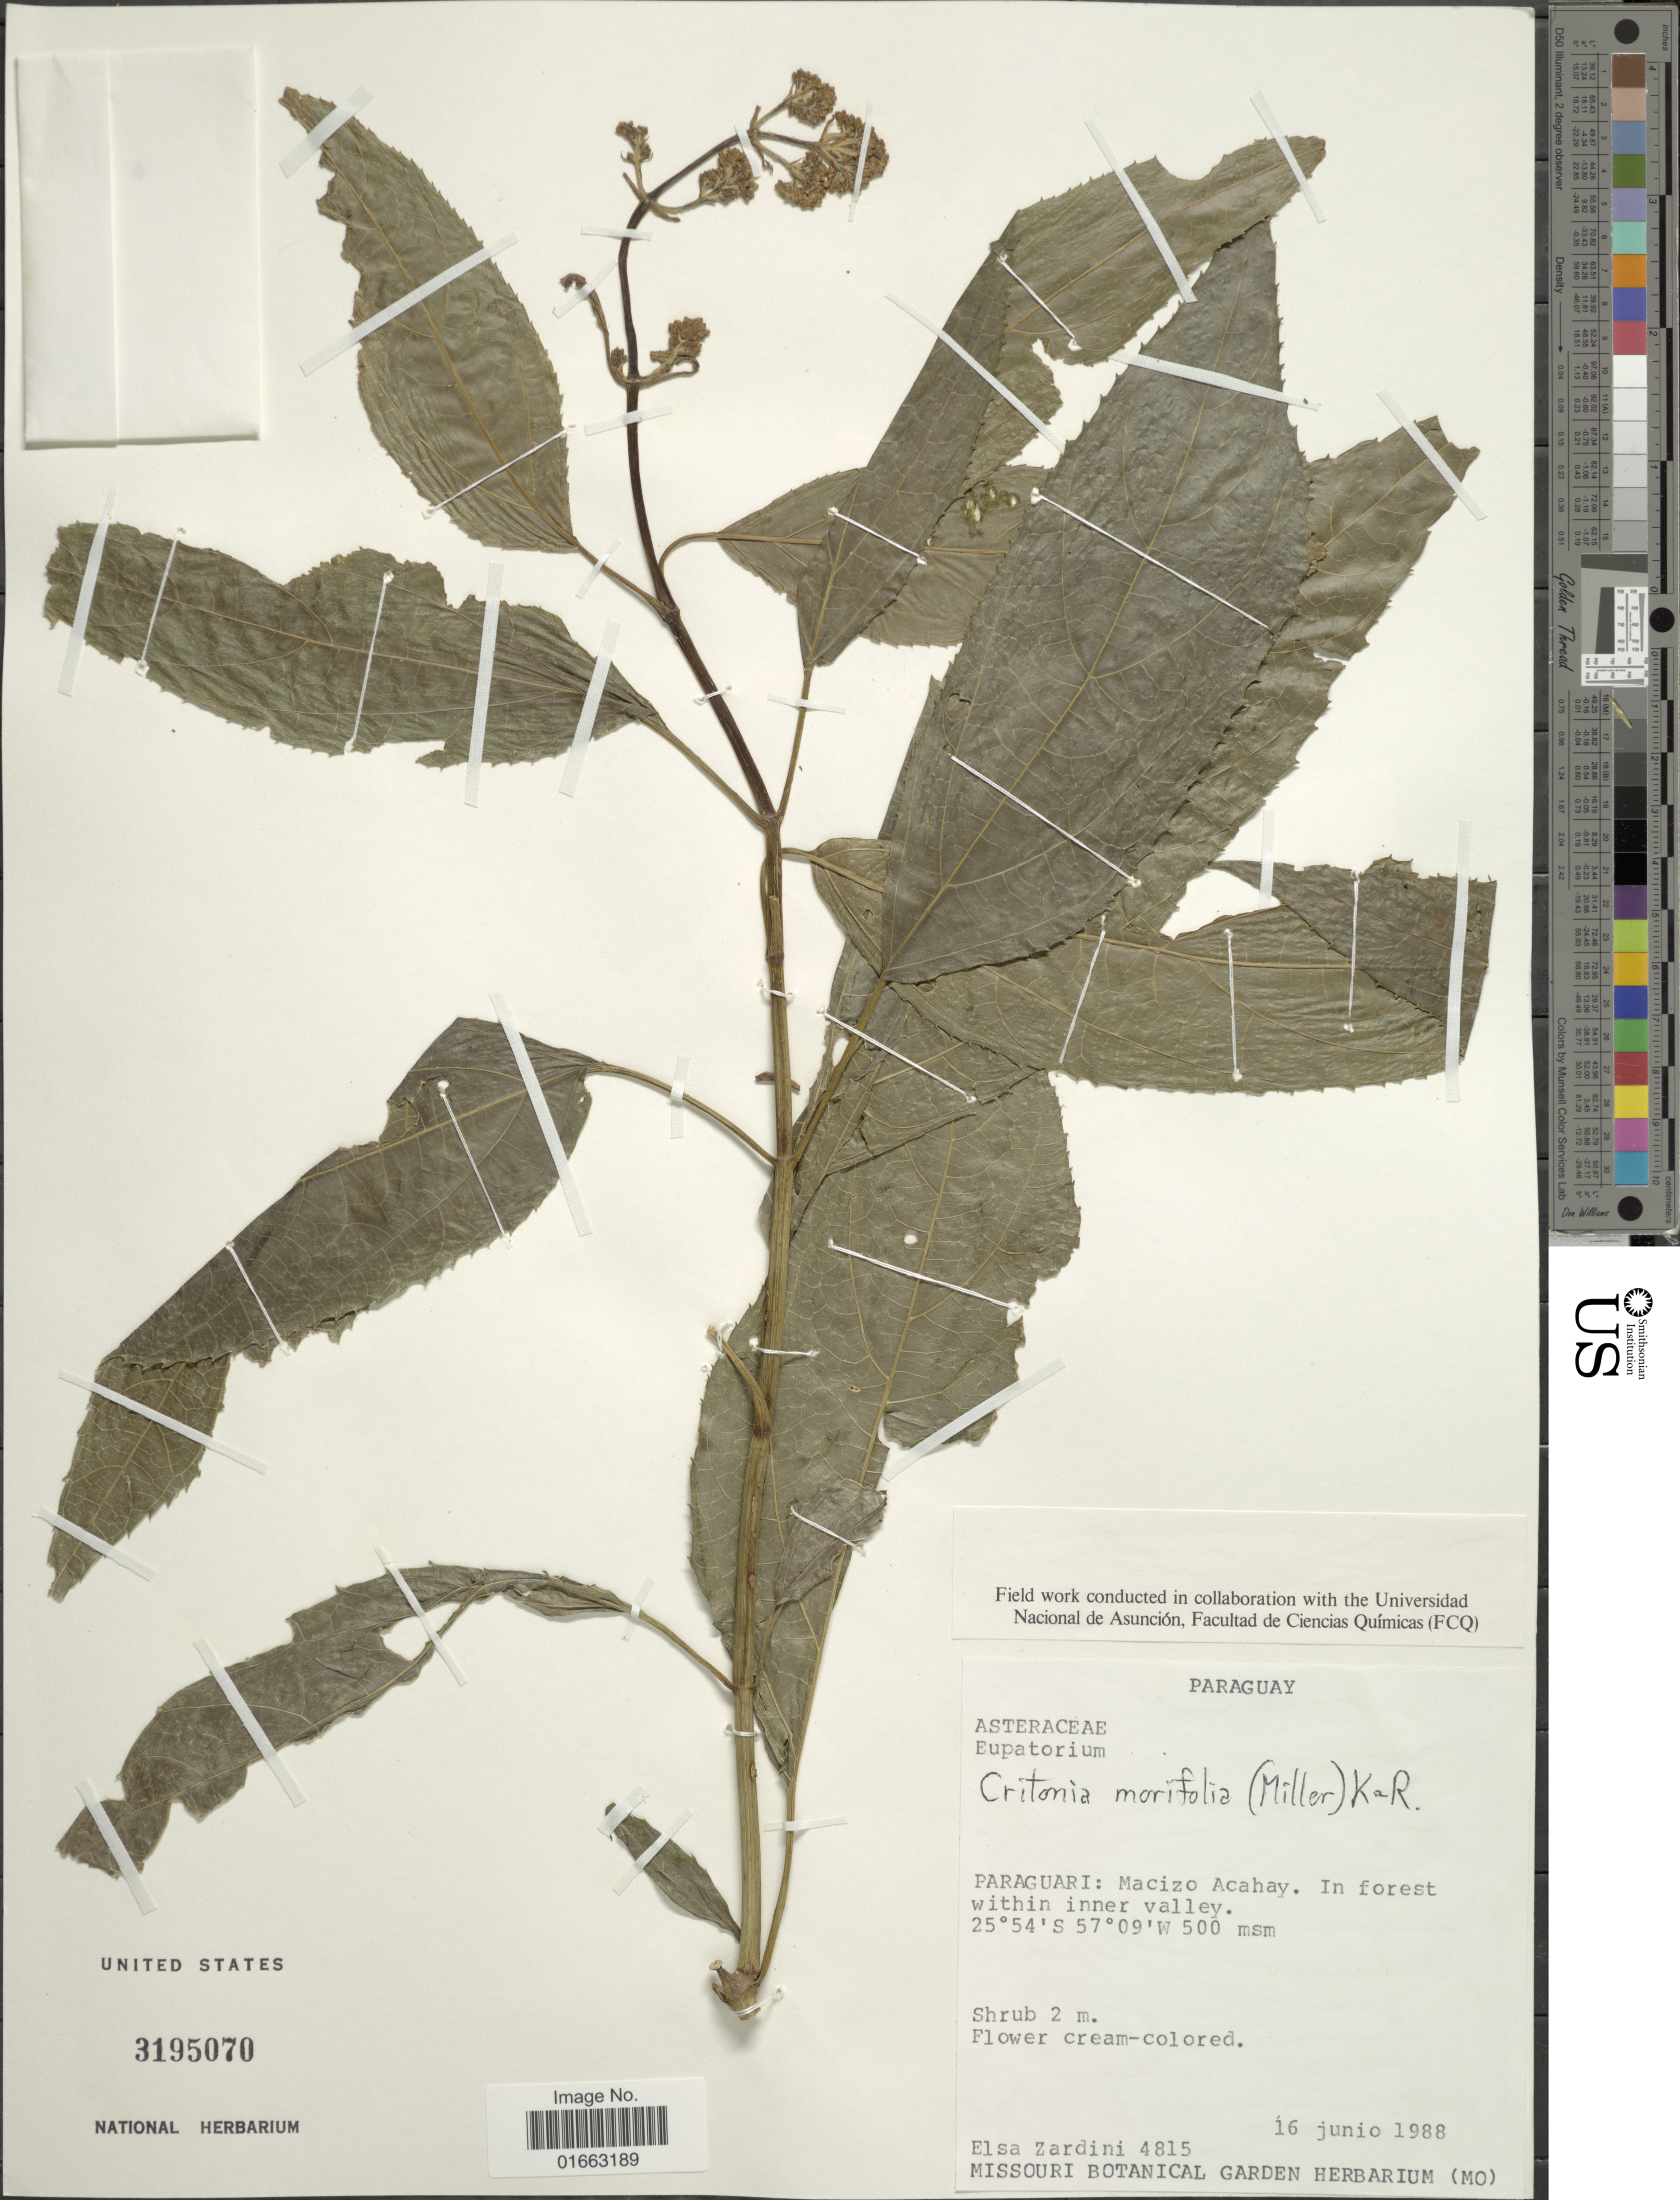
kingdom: Plantae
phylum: Tracheophyta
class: Magnoliopsida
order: Asterales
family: Asteraceae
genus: Critonia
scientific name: Critonia morifolia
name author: (Mill.) R.M. King & H. Rob.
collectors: E. M. Zardini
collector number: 4815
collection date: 1988-06-16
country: Paraguay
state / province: Paraguari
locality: Macizo Acahay, in forest within inner valley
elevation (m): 500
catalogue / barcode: US 3195070